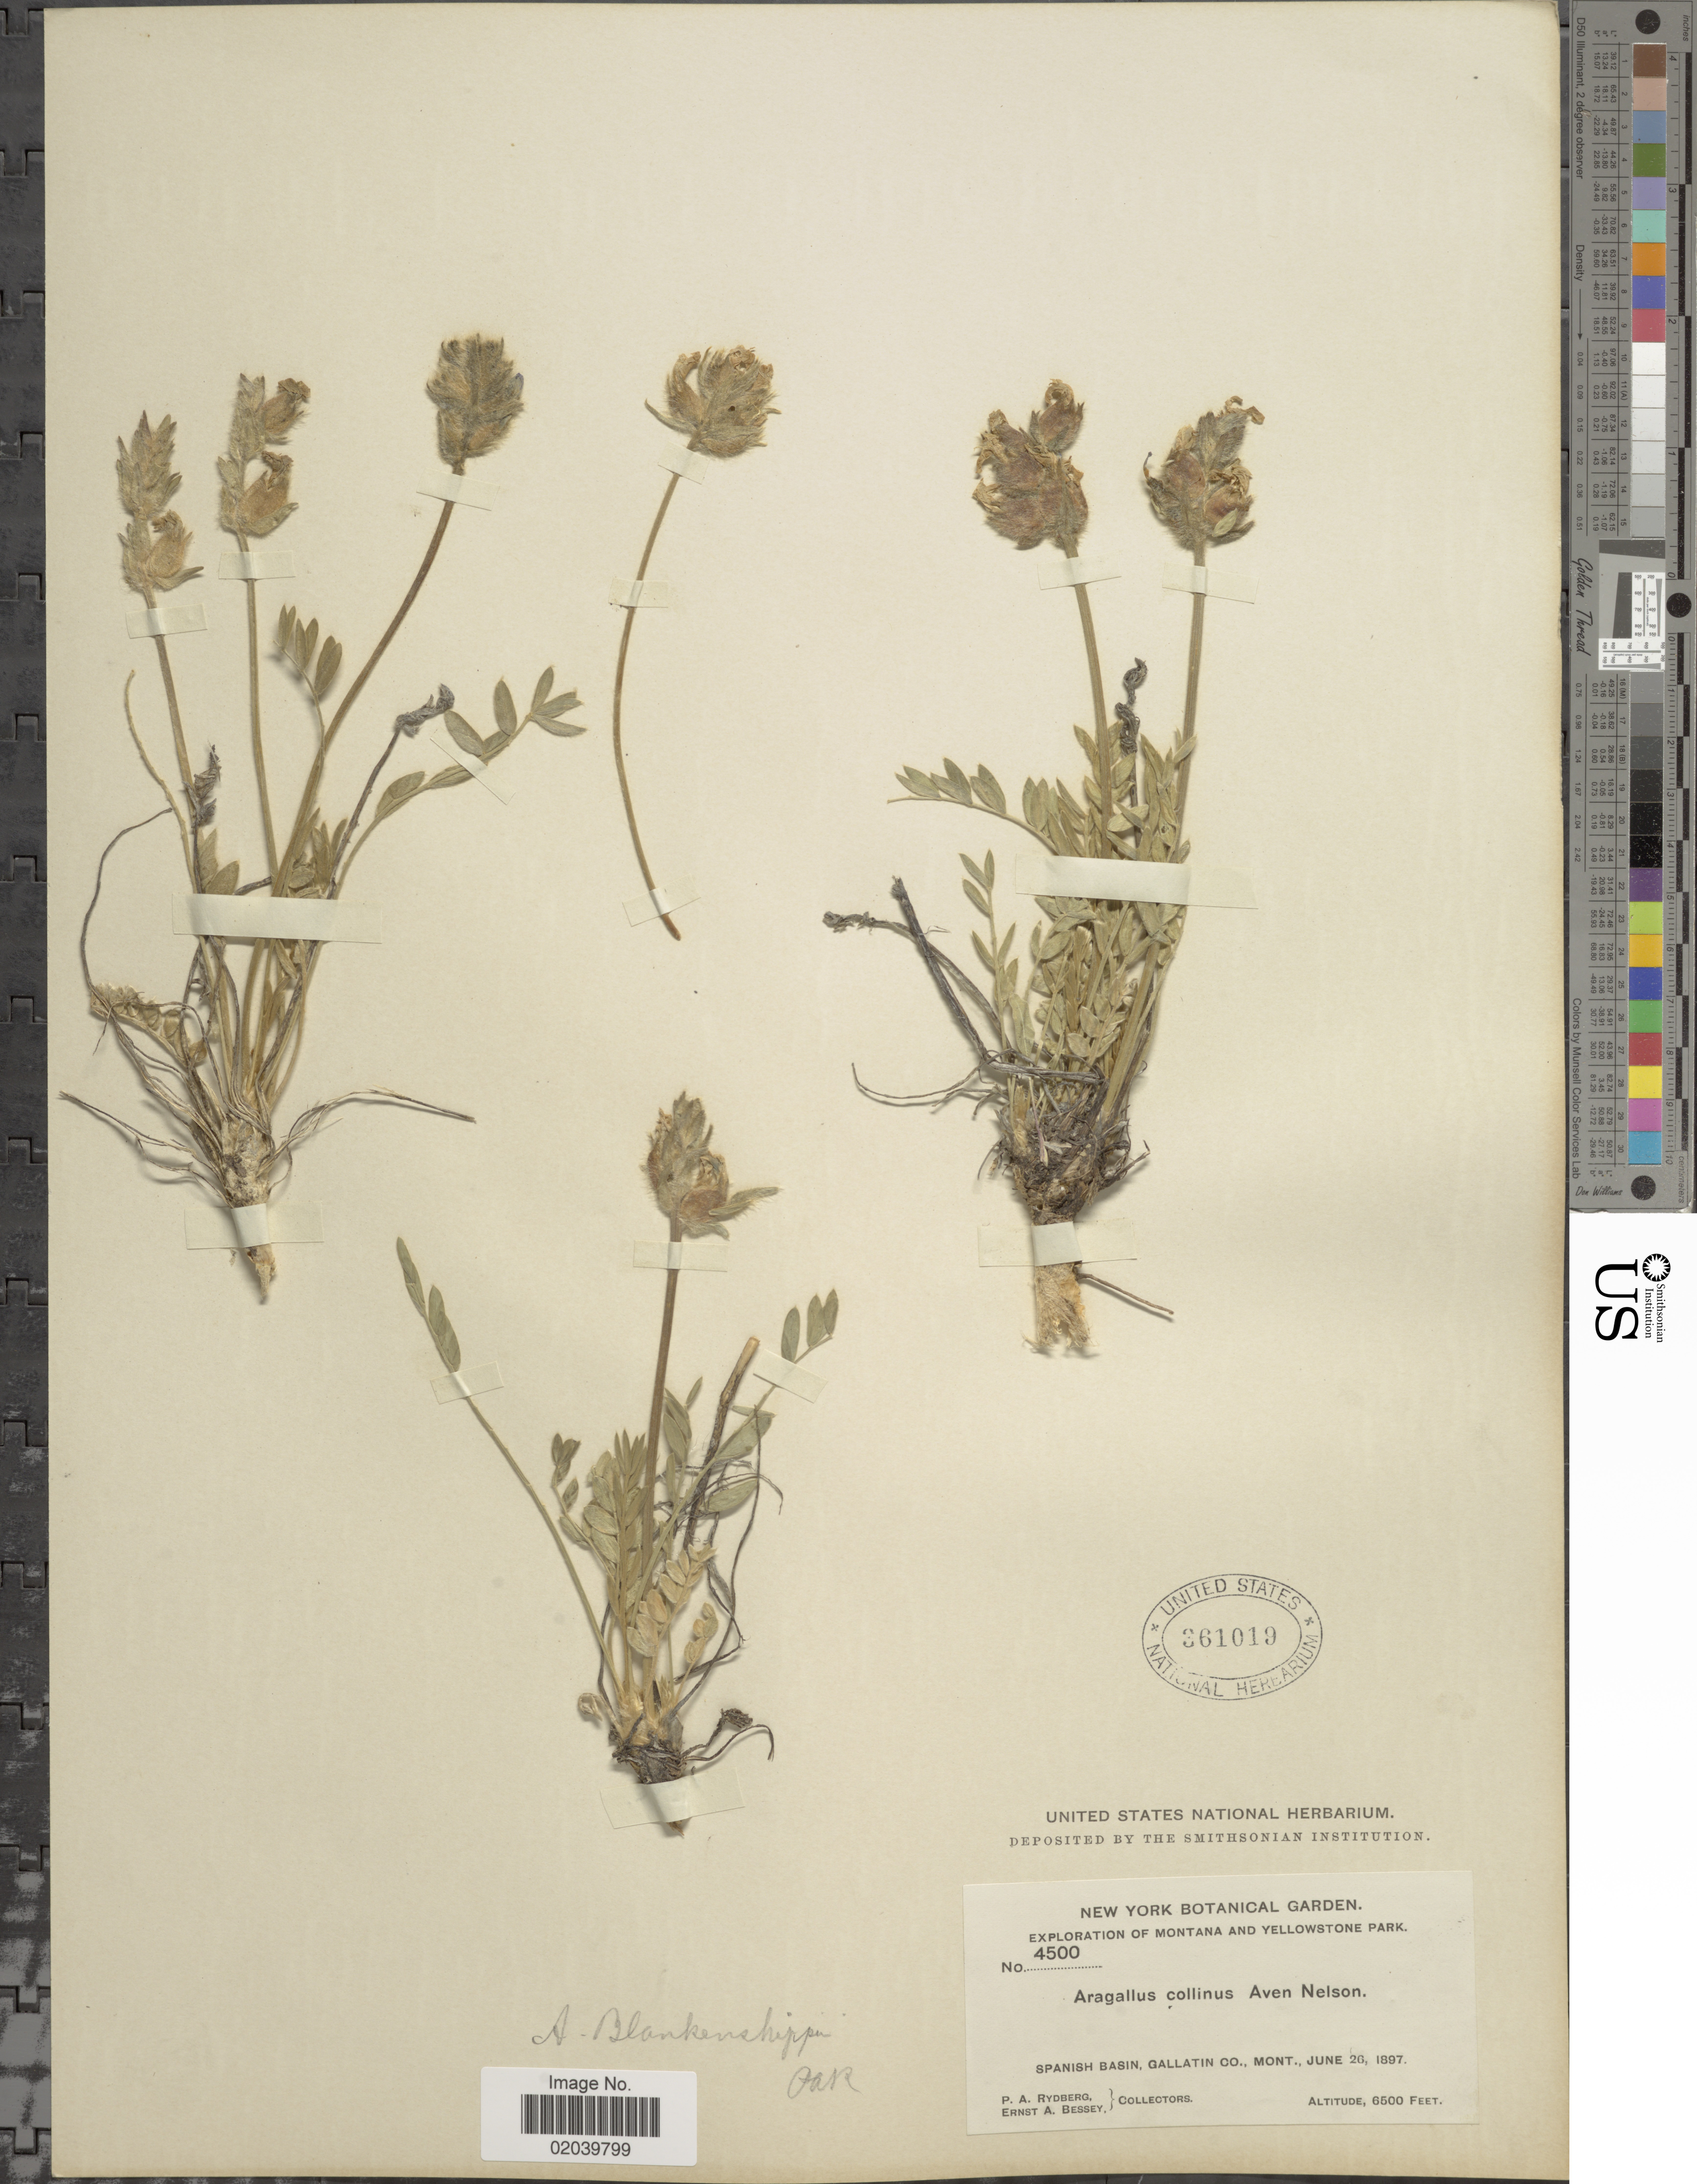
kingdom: Plantae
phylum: Tracheophyta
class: Magnoliopsida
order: Fabales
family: Fabaceae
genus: Oxytropis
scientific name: Oxytropis lagopus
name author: Nutt.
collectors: P. A. Rydberg & E. A. Bessey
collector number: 4500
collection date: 1897-06-26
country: United States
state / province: Montana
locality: Montana and Yellowstone Park. Spanish Basin, Gallatin Co., Mont.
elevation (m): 1981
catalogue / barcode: US 361019